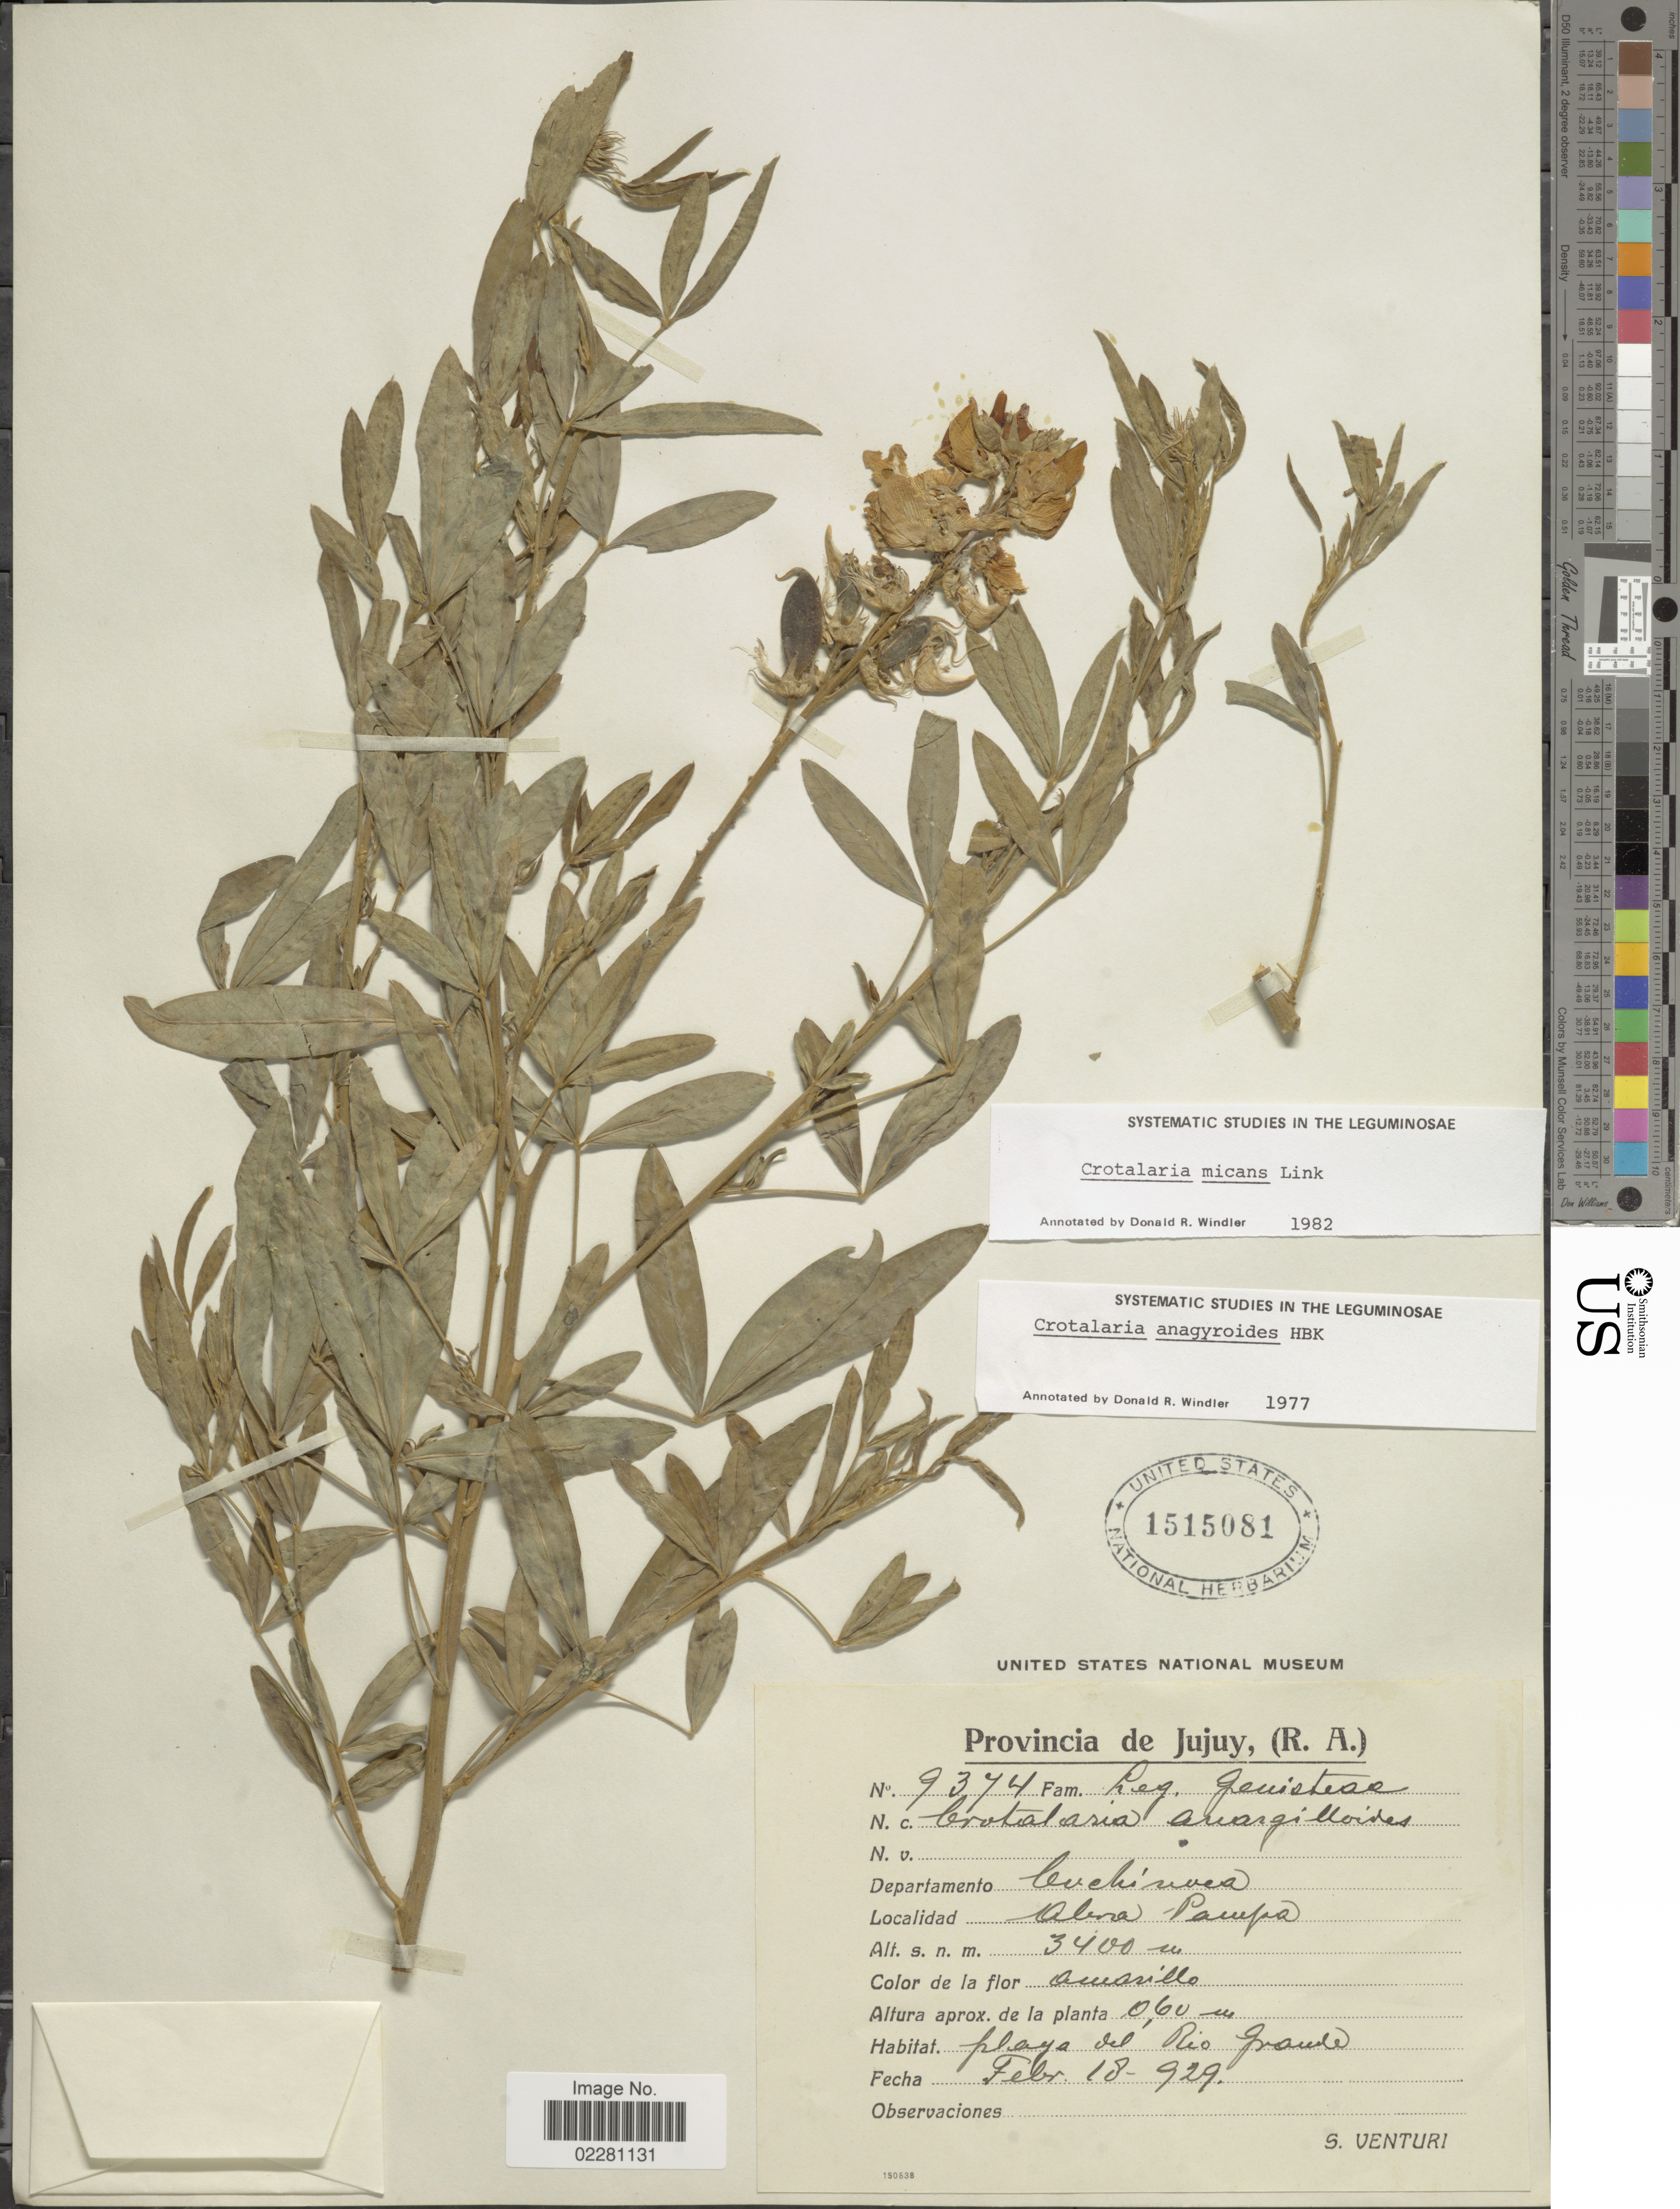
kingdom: Plantae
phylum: Tracheophyta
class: Magnoliopsida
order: Fabales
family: Fabaceae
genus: Crotalaria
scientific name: Crotalaria micans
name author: Link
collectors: S. Venturi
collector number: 9374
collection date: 1929-02-18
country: Argentina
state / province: Jujuy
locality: Departamento Cochinoca, Abra Pampa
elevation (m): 3400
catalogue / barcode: US 1515081